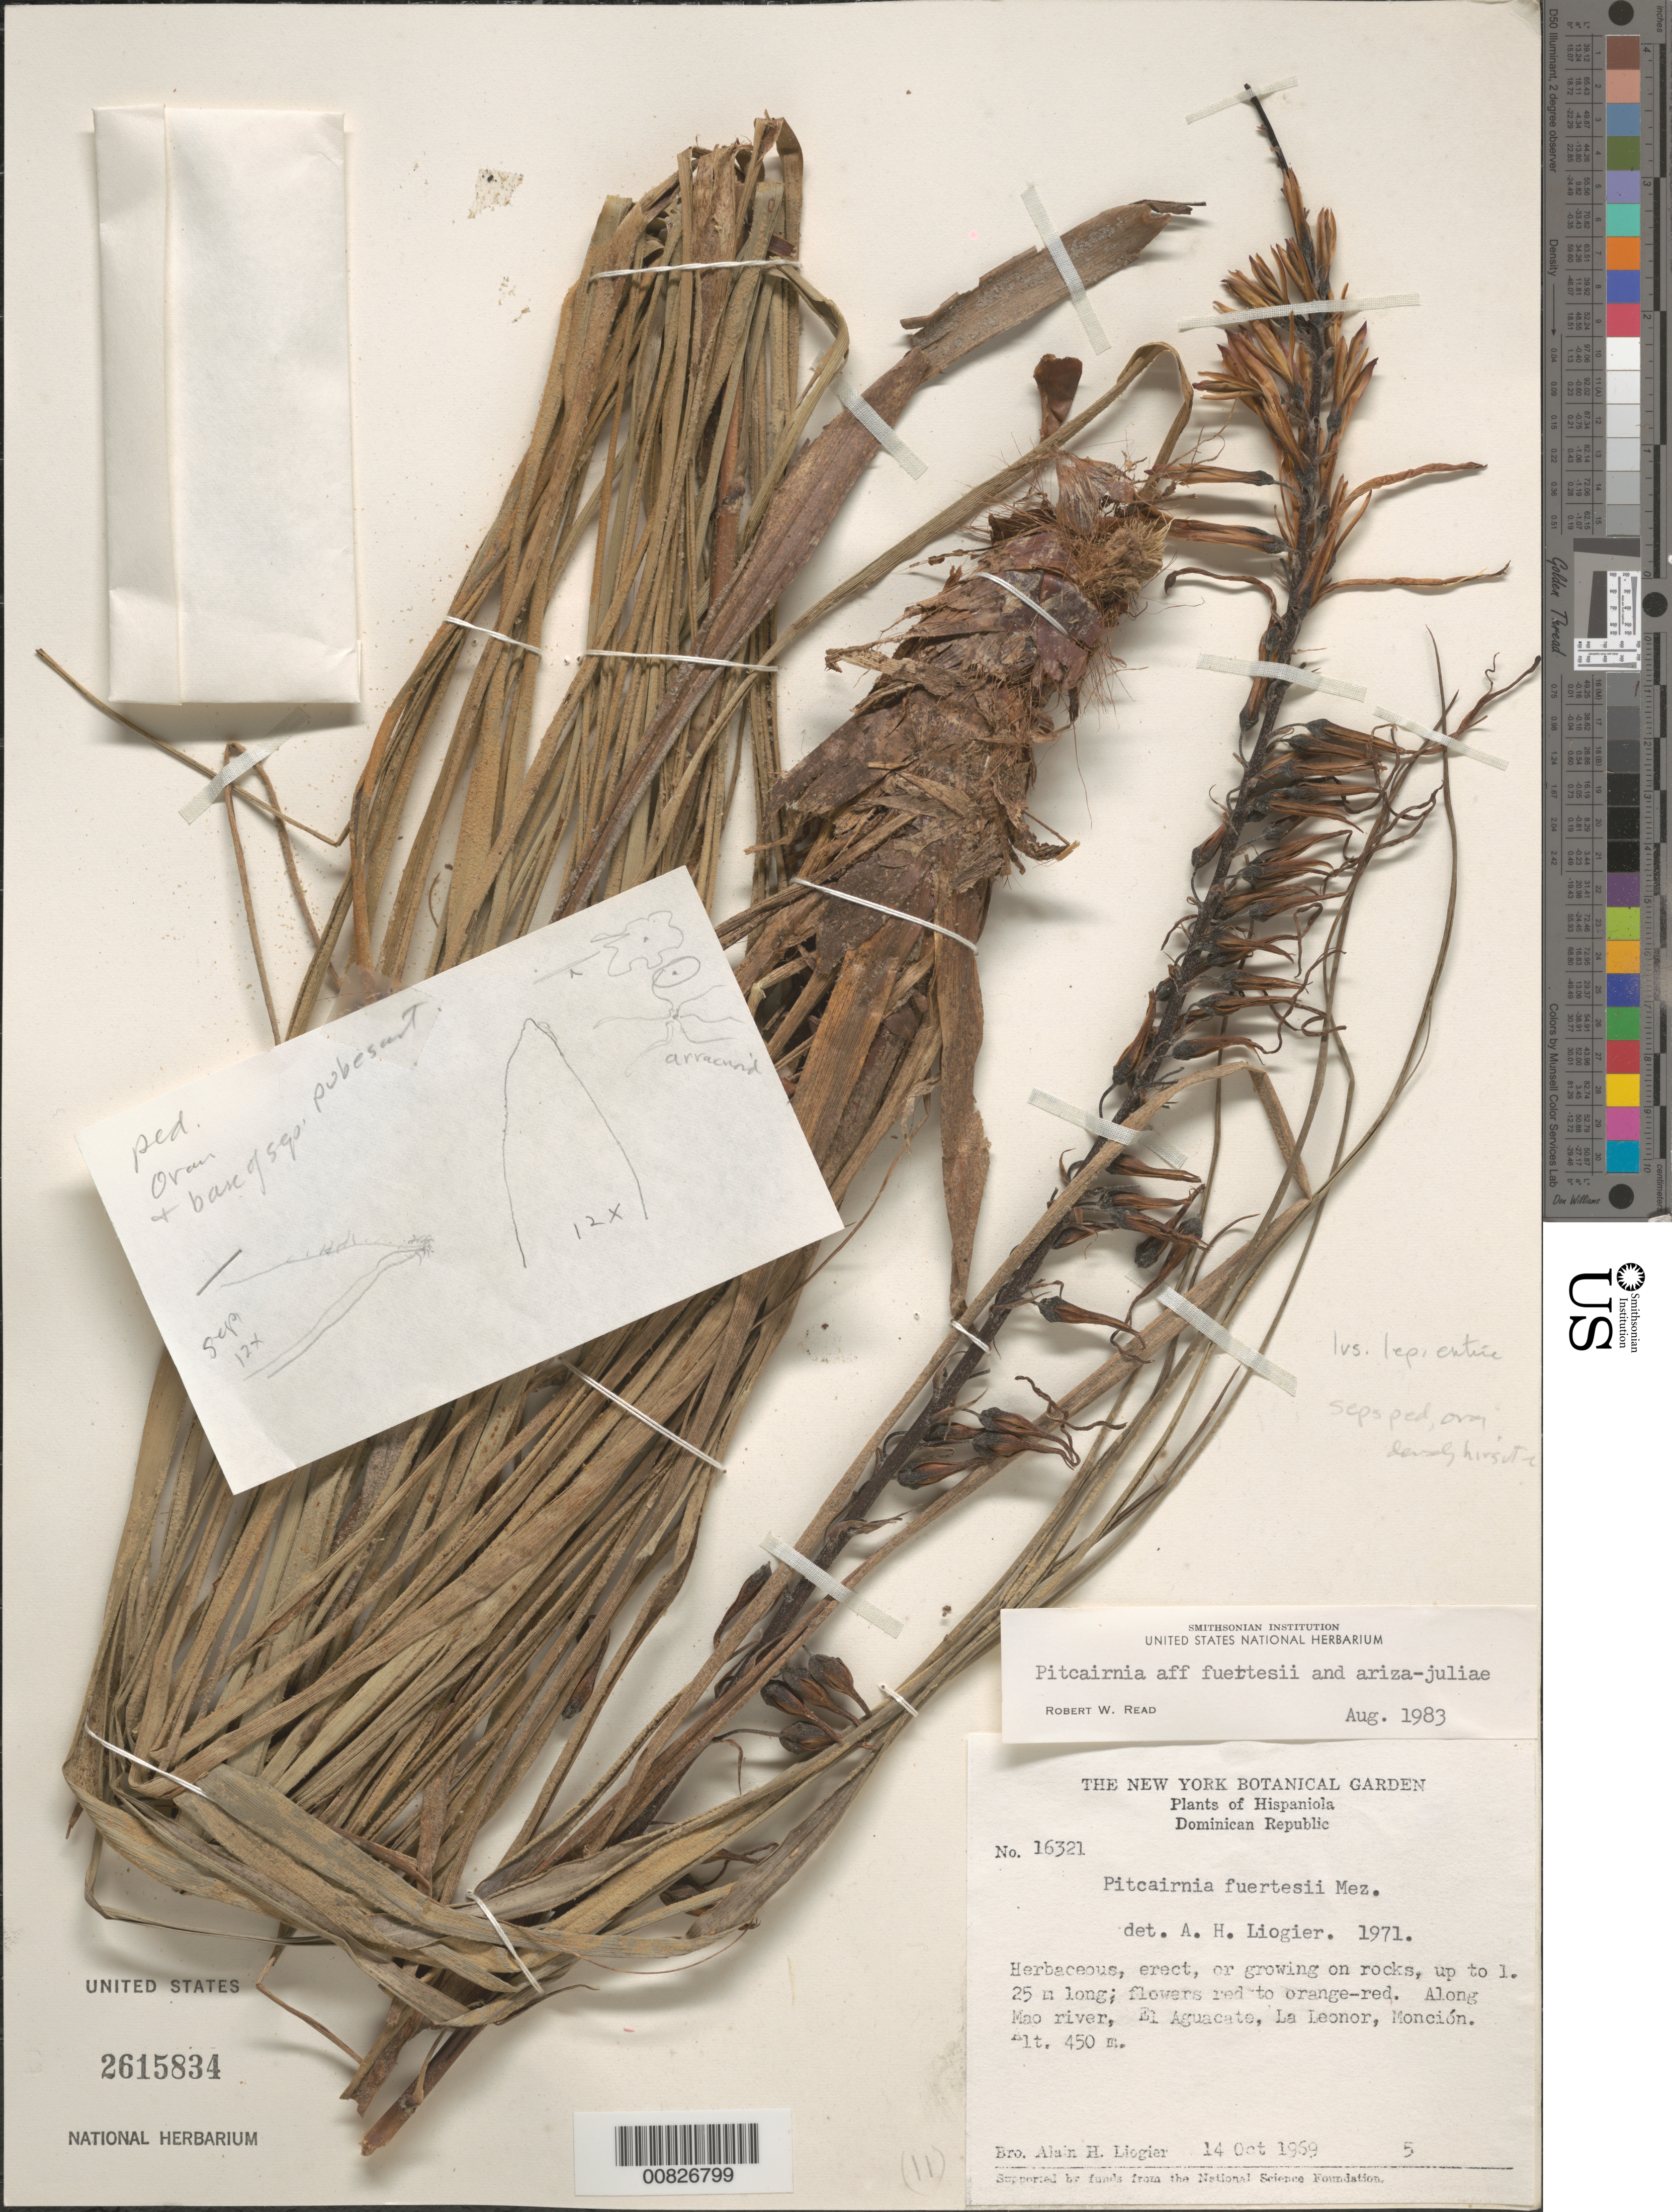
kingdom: Plantae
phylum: Tracheophyta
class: Liliopsida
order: Poales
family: Bromeliaceae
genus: Pitcairnia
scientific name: Pitcairnia fuertesii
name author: Mez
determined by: Read, Robert W., (US), NMNH (UNITED STATES)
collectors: A. H. Liogier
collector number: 16321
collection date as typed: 14 Oct 1969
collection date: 1969-10-14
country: Dominican Republic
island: Hispaniola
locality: Along Mao river, El Aguacate, La Leonor, Monción.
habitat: Along river.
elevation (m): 450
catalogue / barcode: US 2615834